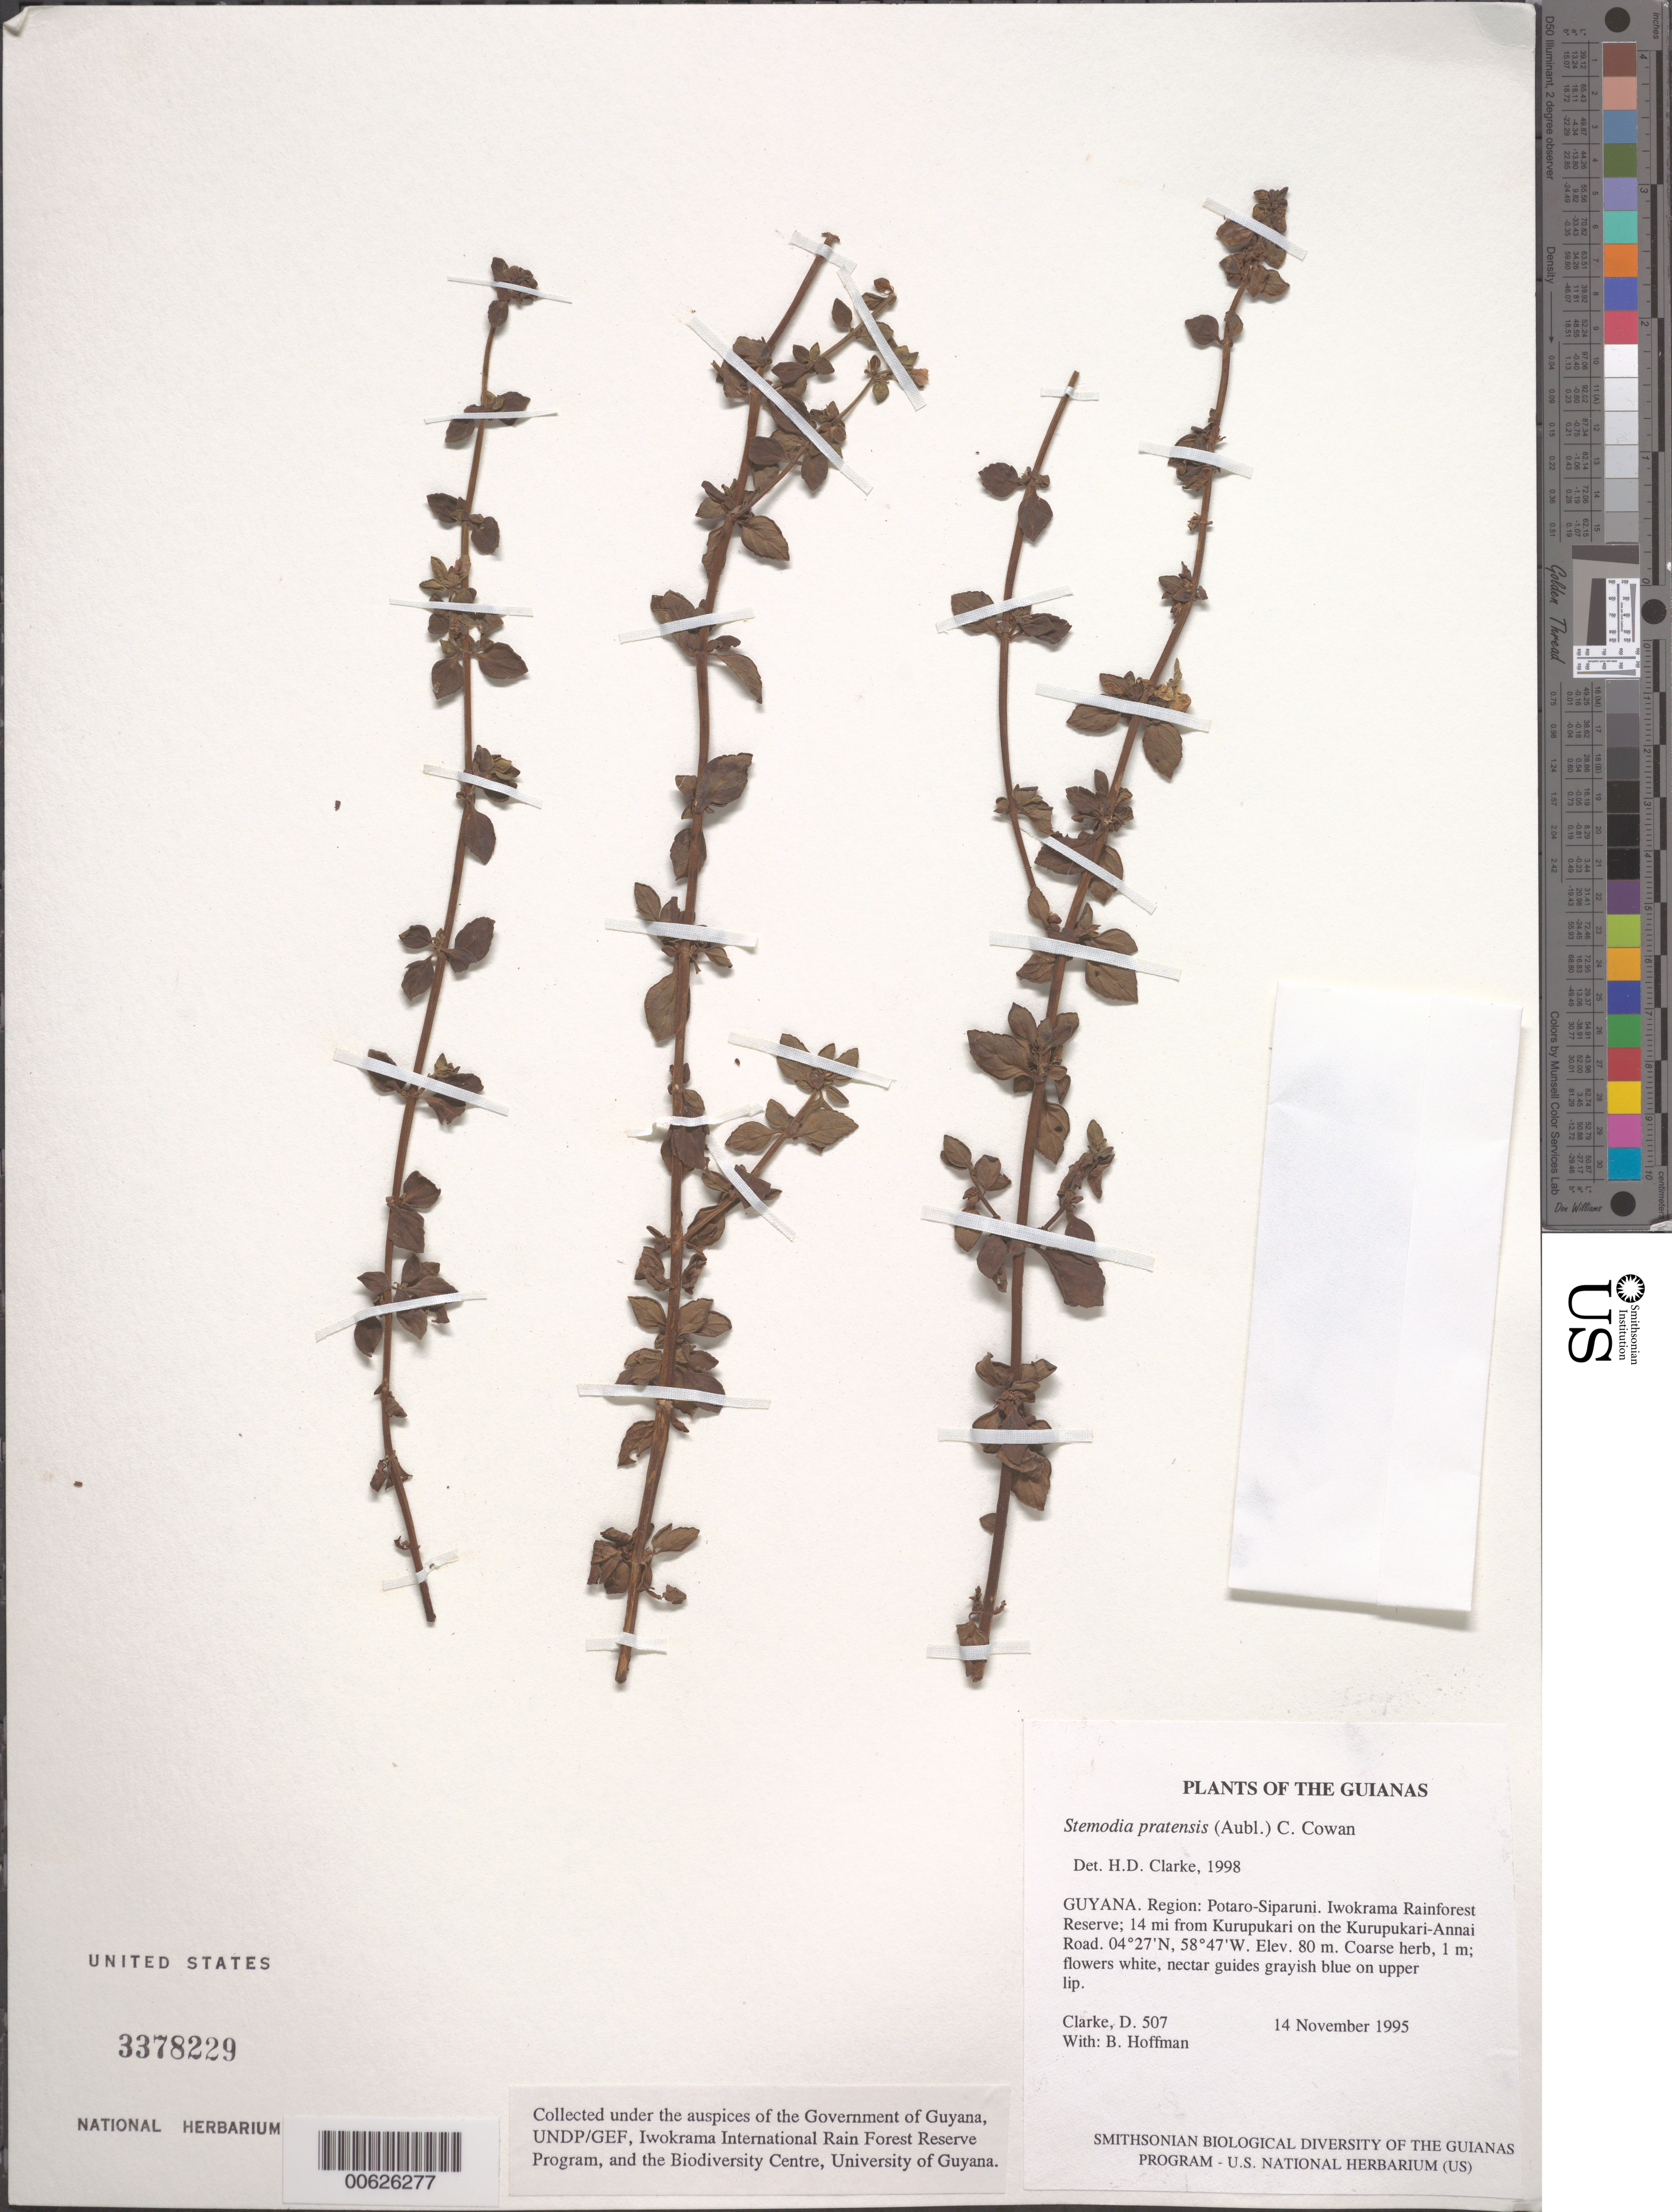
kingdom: Plantae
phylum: Tracheophyta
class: Magnoliopsida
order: Lamiales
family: Plantaginaceae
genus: Stemodia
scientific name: Stemodia pratensis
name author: (Aubl.) C.P. Cowan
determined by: Clarke, H. D., University of North Carolina (Asheville)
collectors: H. D. Clarke & B. Hoffman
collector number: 507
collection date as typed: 14 November 1995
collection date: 1995-11-14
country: Guyana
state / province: Potaro-Siparuni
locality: Iwokrama Rainforest Reserve; 14 mi from Kurupukari on the Kurupukari-Annai Road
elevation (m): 80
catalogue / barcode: US 3378229